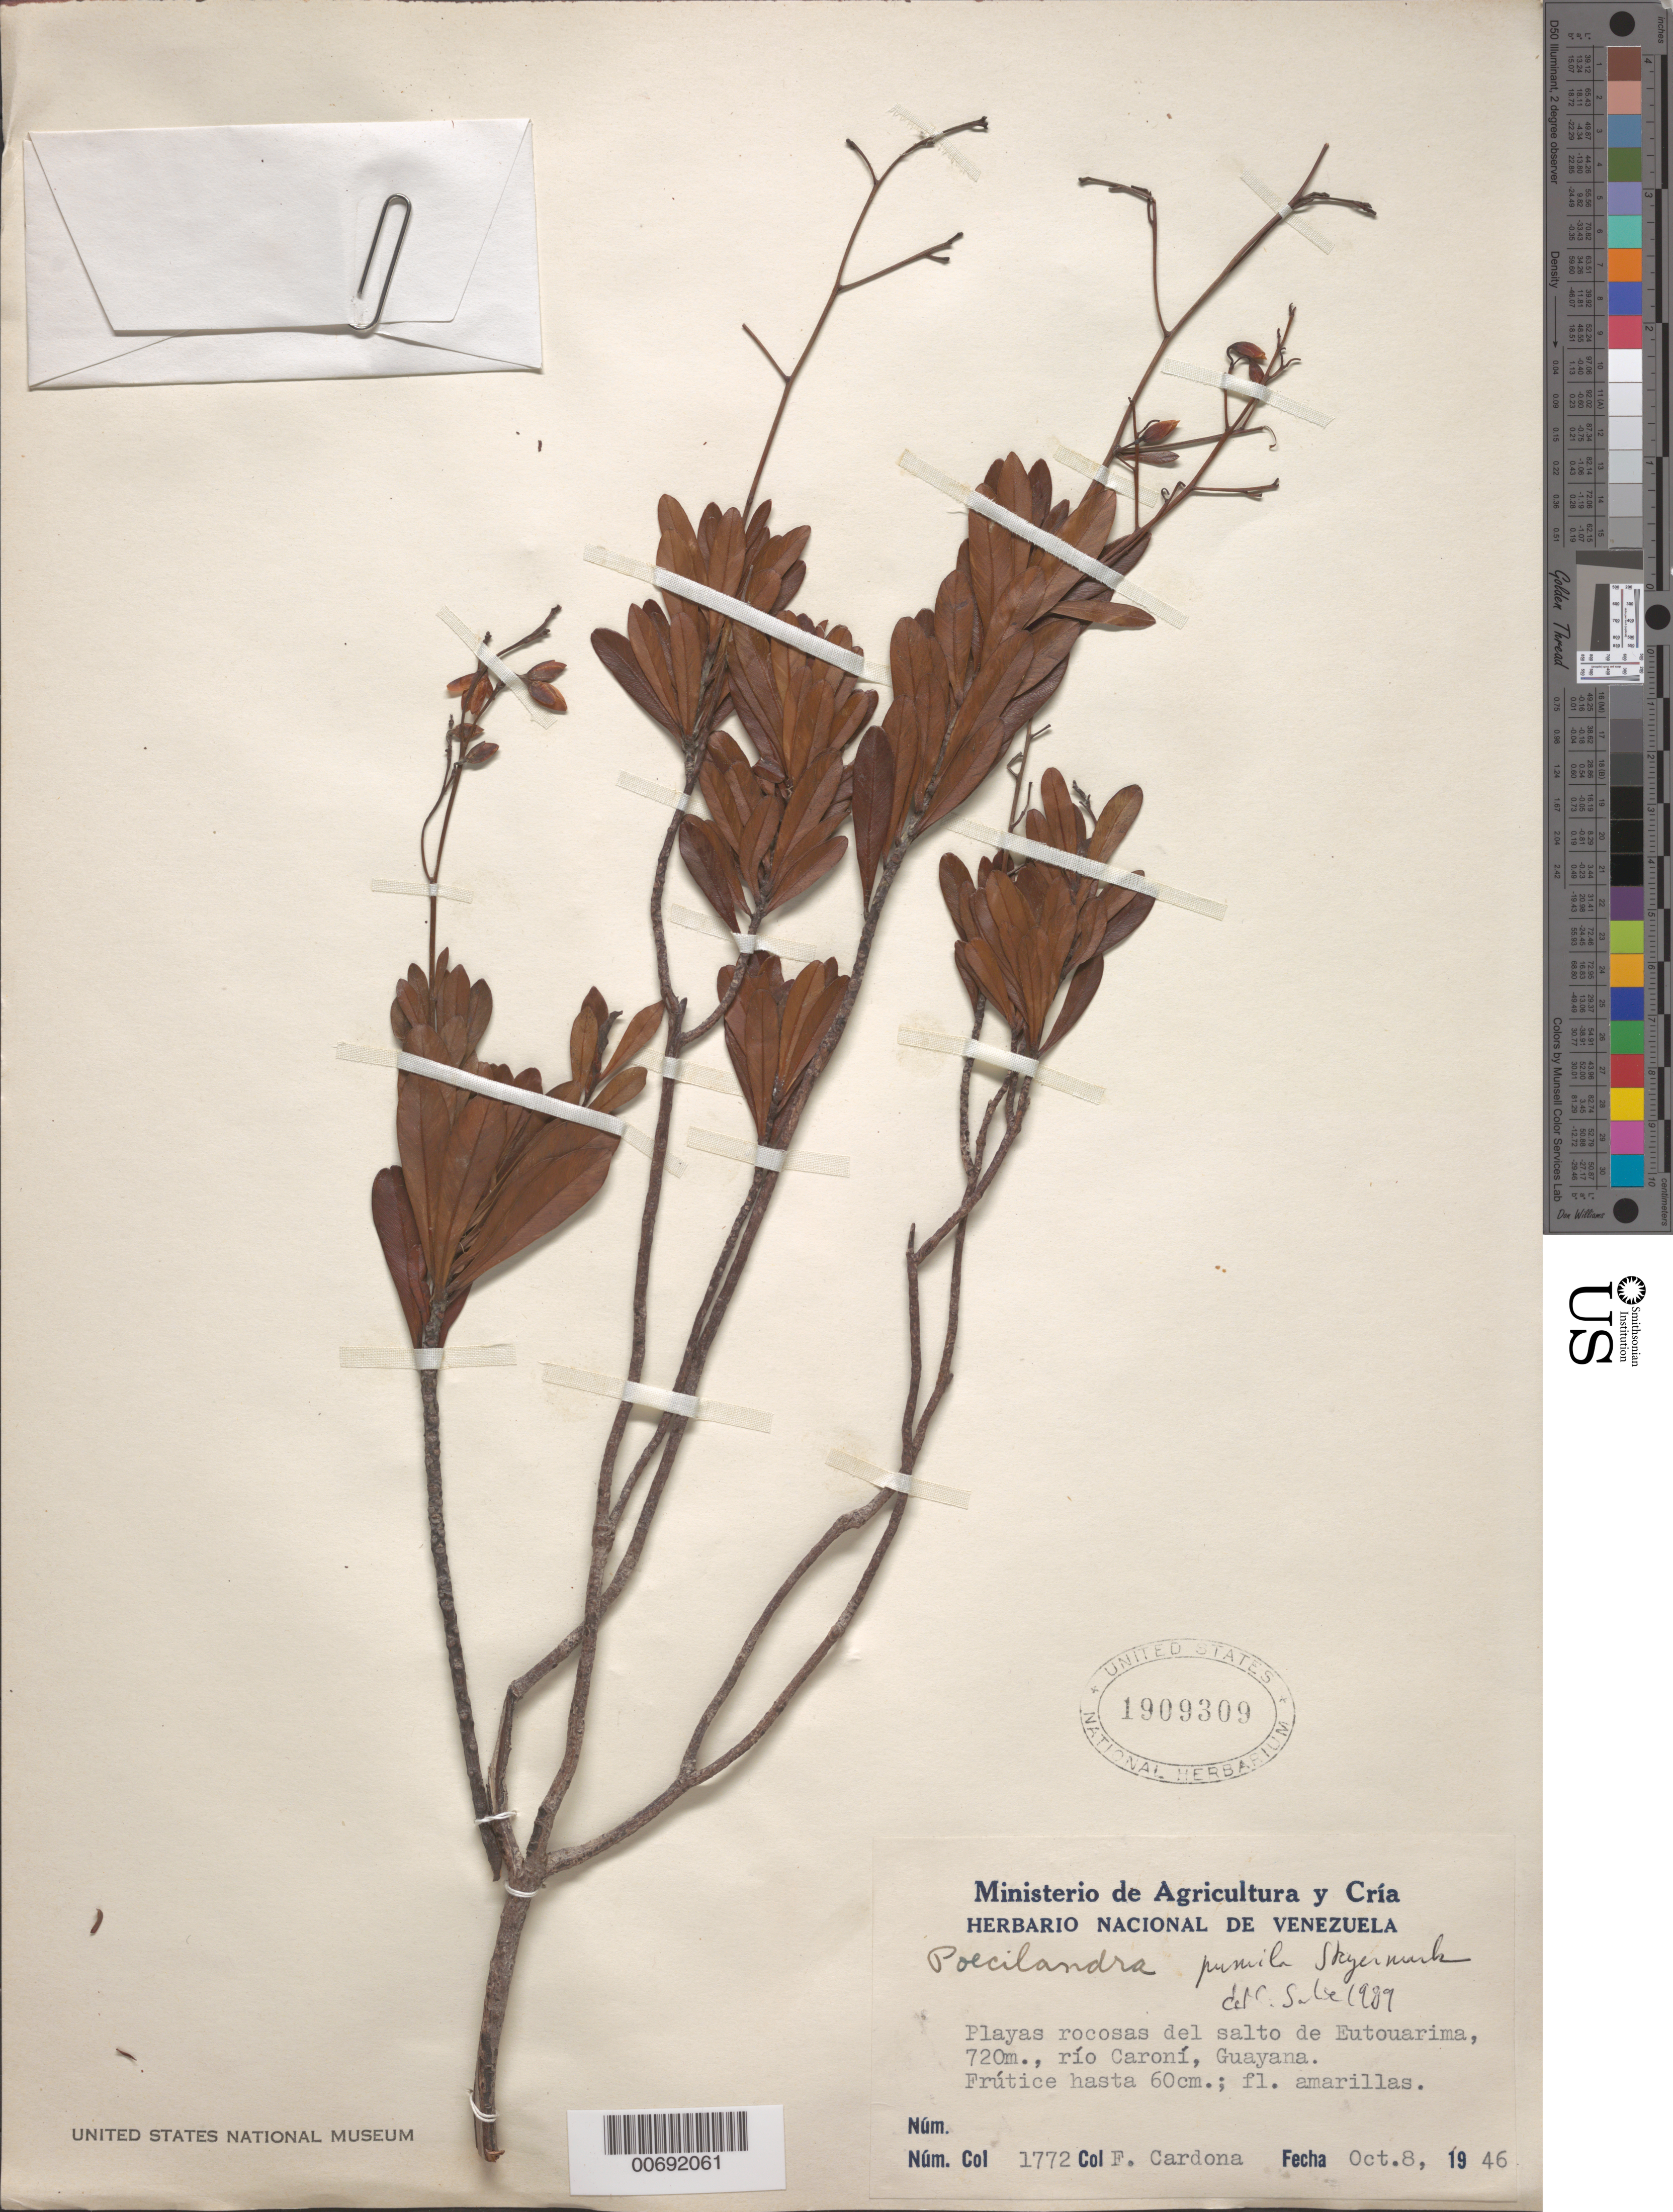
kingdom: Plantae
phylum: Tracheophyta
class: Magnoliopsida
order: Malpighiales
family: Ochnaceae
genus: Poecilandra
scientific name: Poecilandra pumila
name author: Steyerm.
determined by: Sastre, C. H. L.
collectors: F. Cardona Puig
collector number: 1772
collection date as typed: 8-Oct-46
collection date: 1946-10-08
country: Venezuela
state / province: Bolívar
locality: Salto Euto-uarima, Río Caroní, Guayana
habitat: Playas rocosas del salto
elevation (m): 720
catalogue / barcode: US 1909309